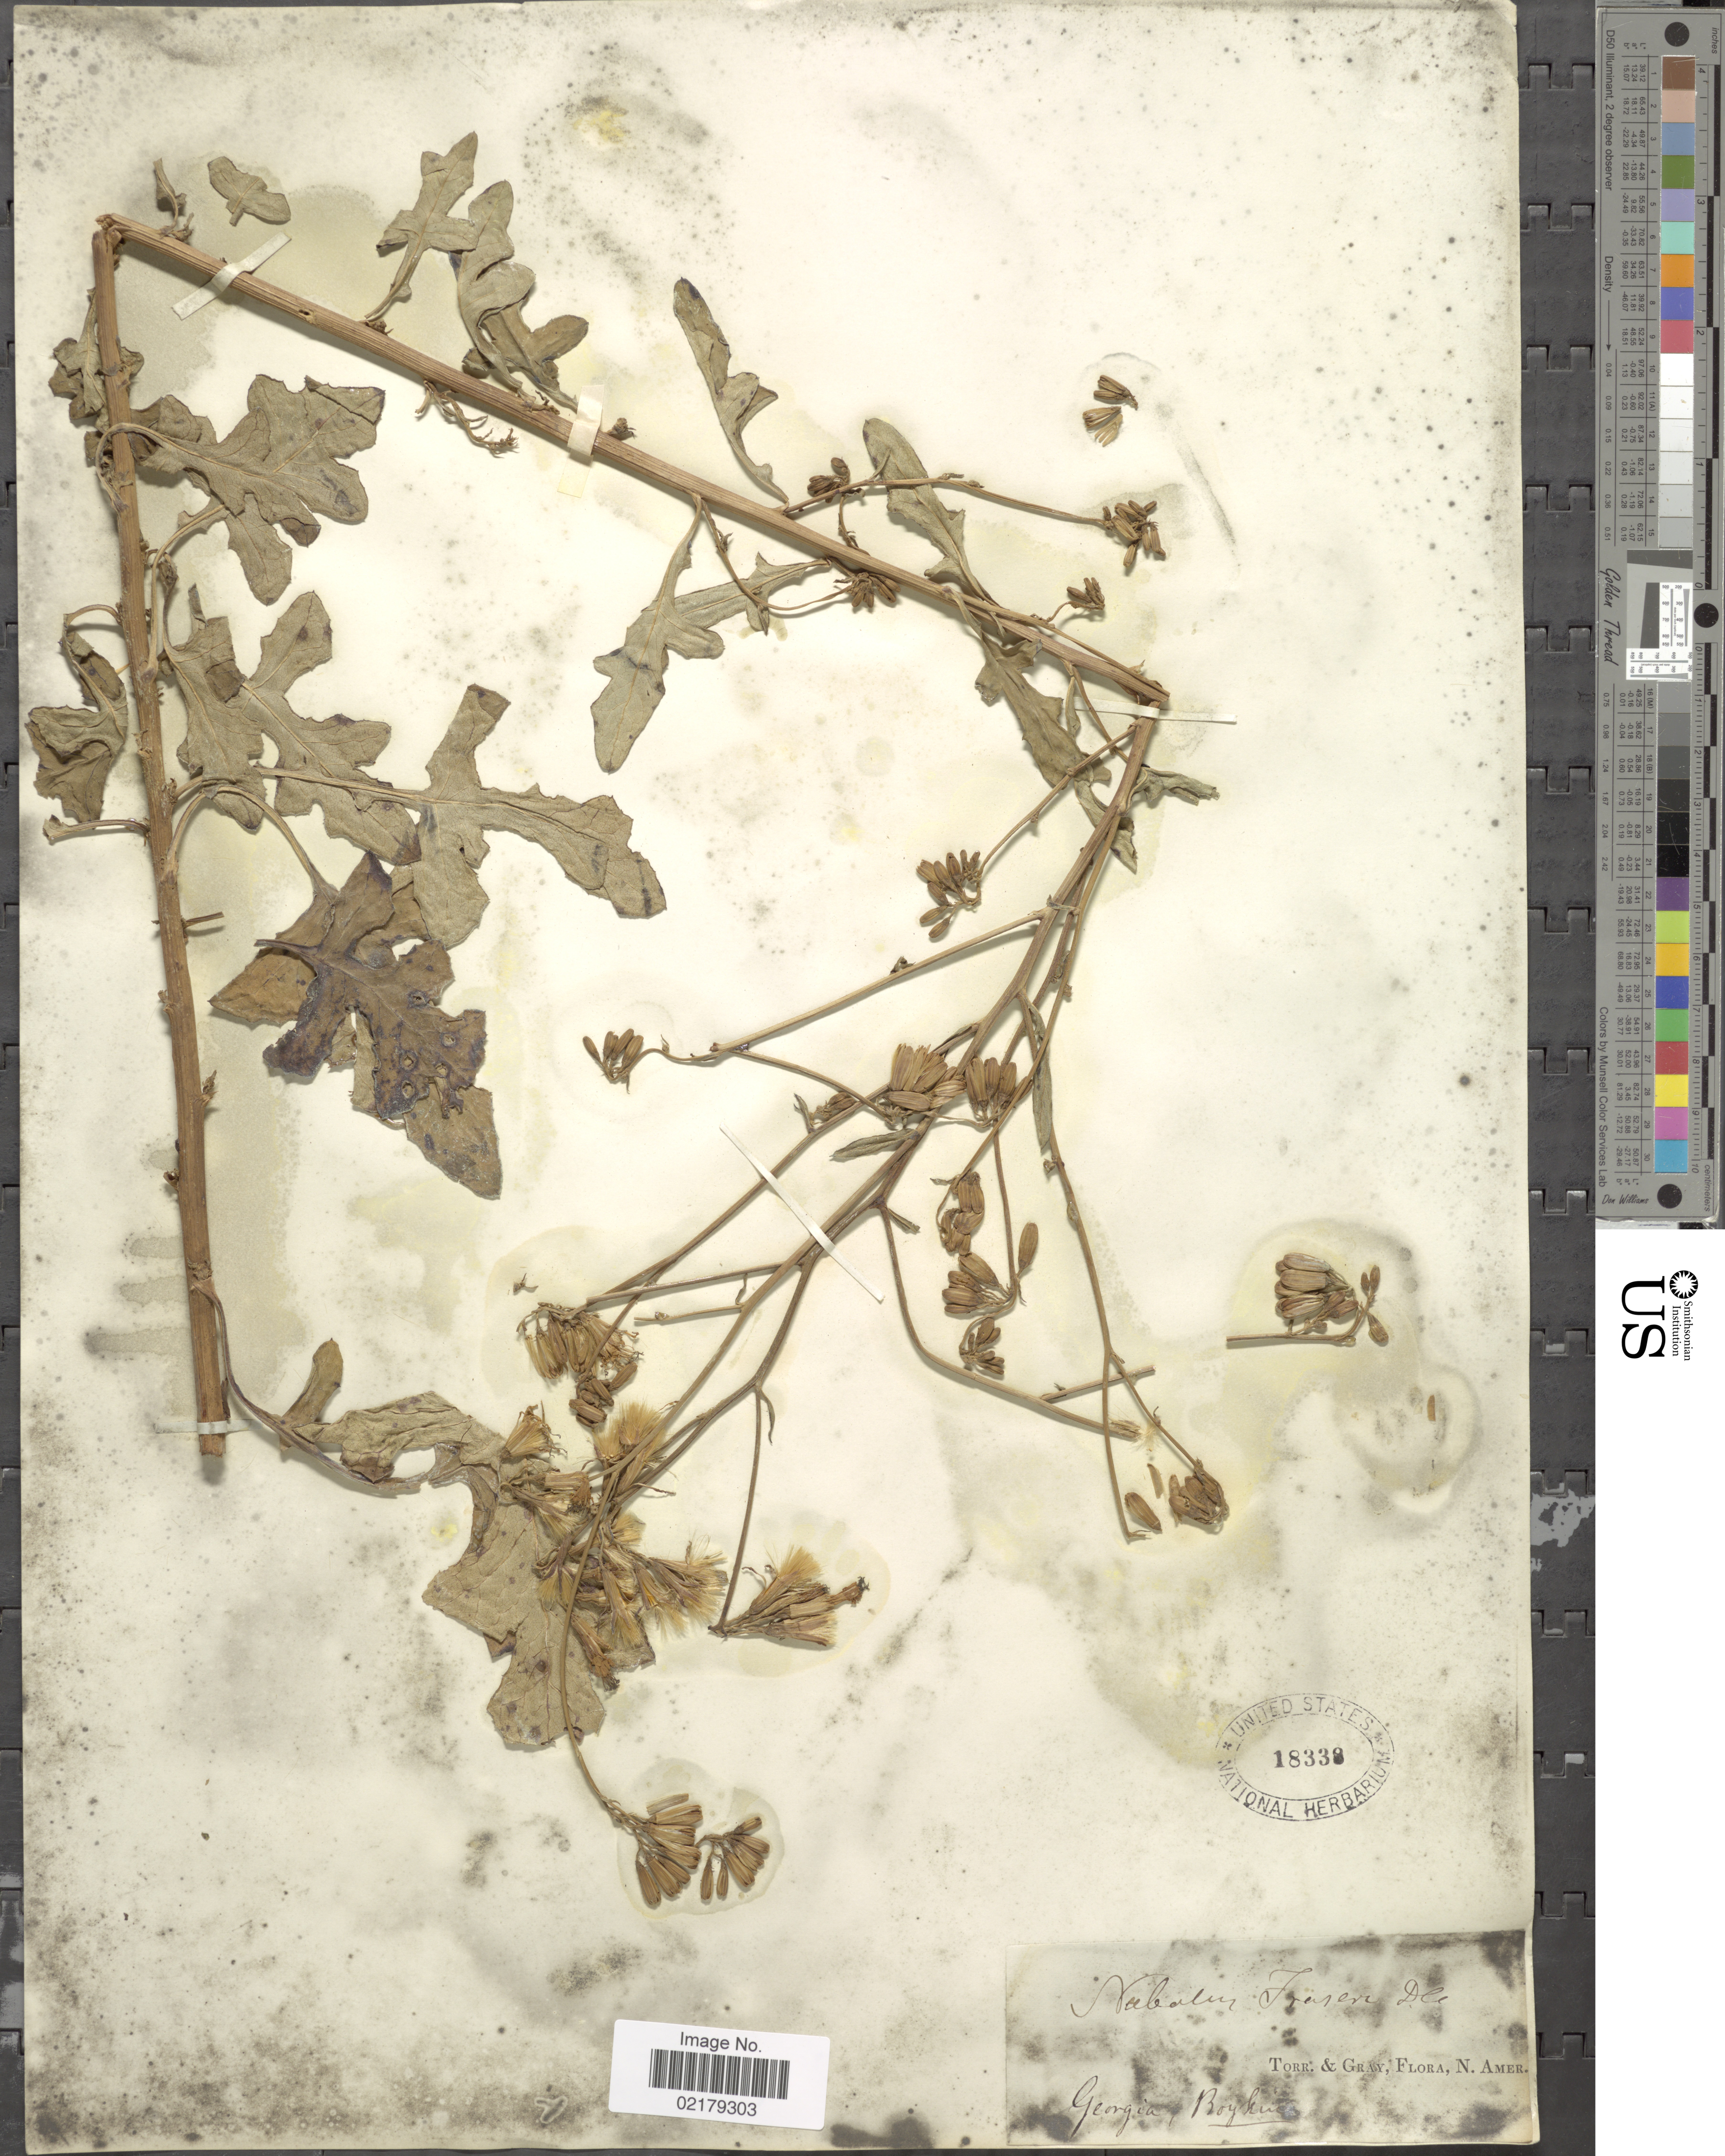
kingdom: Plantae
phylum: Tracheophyta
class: Magnoliopsida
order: Asterales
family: Asteraceae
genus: Nabalus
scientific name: Nabalus serpentarius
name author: (Pursh) Hook.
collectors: J. Torrey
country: United States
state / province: Georgia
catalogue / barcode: US 18338